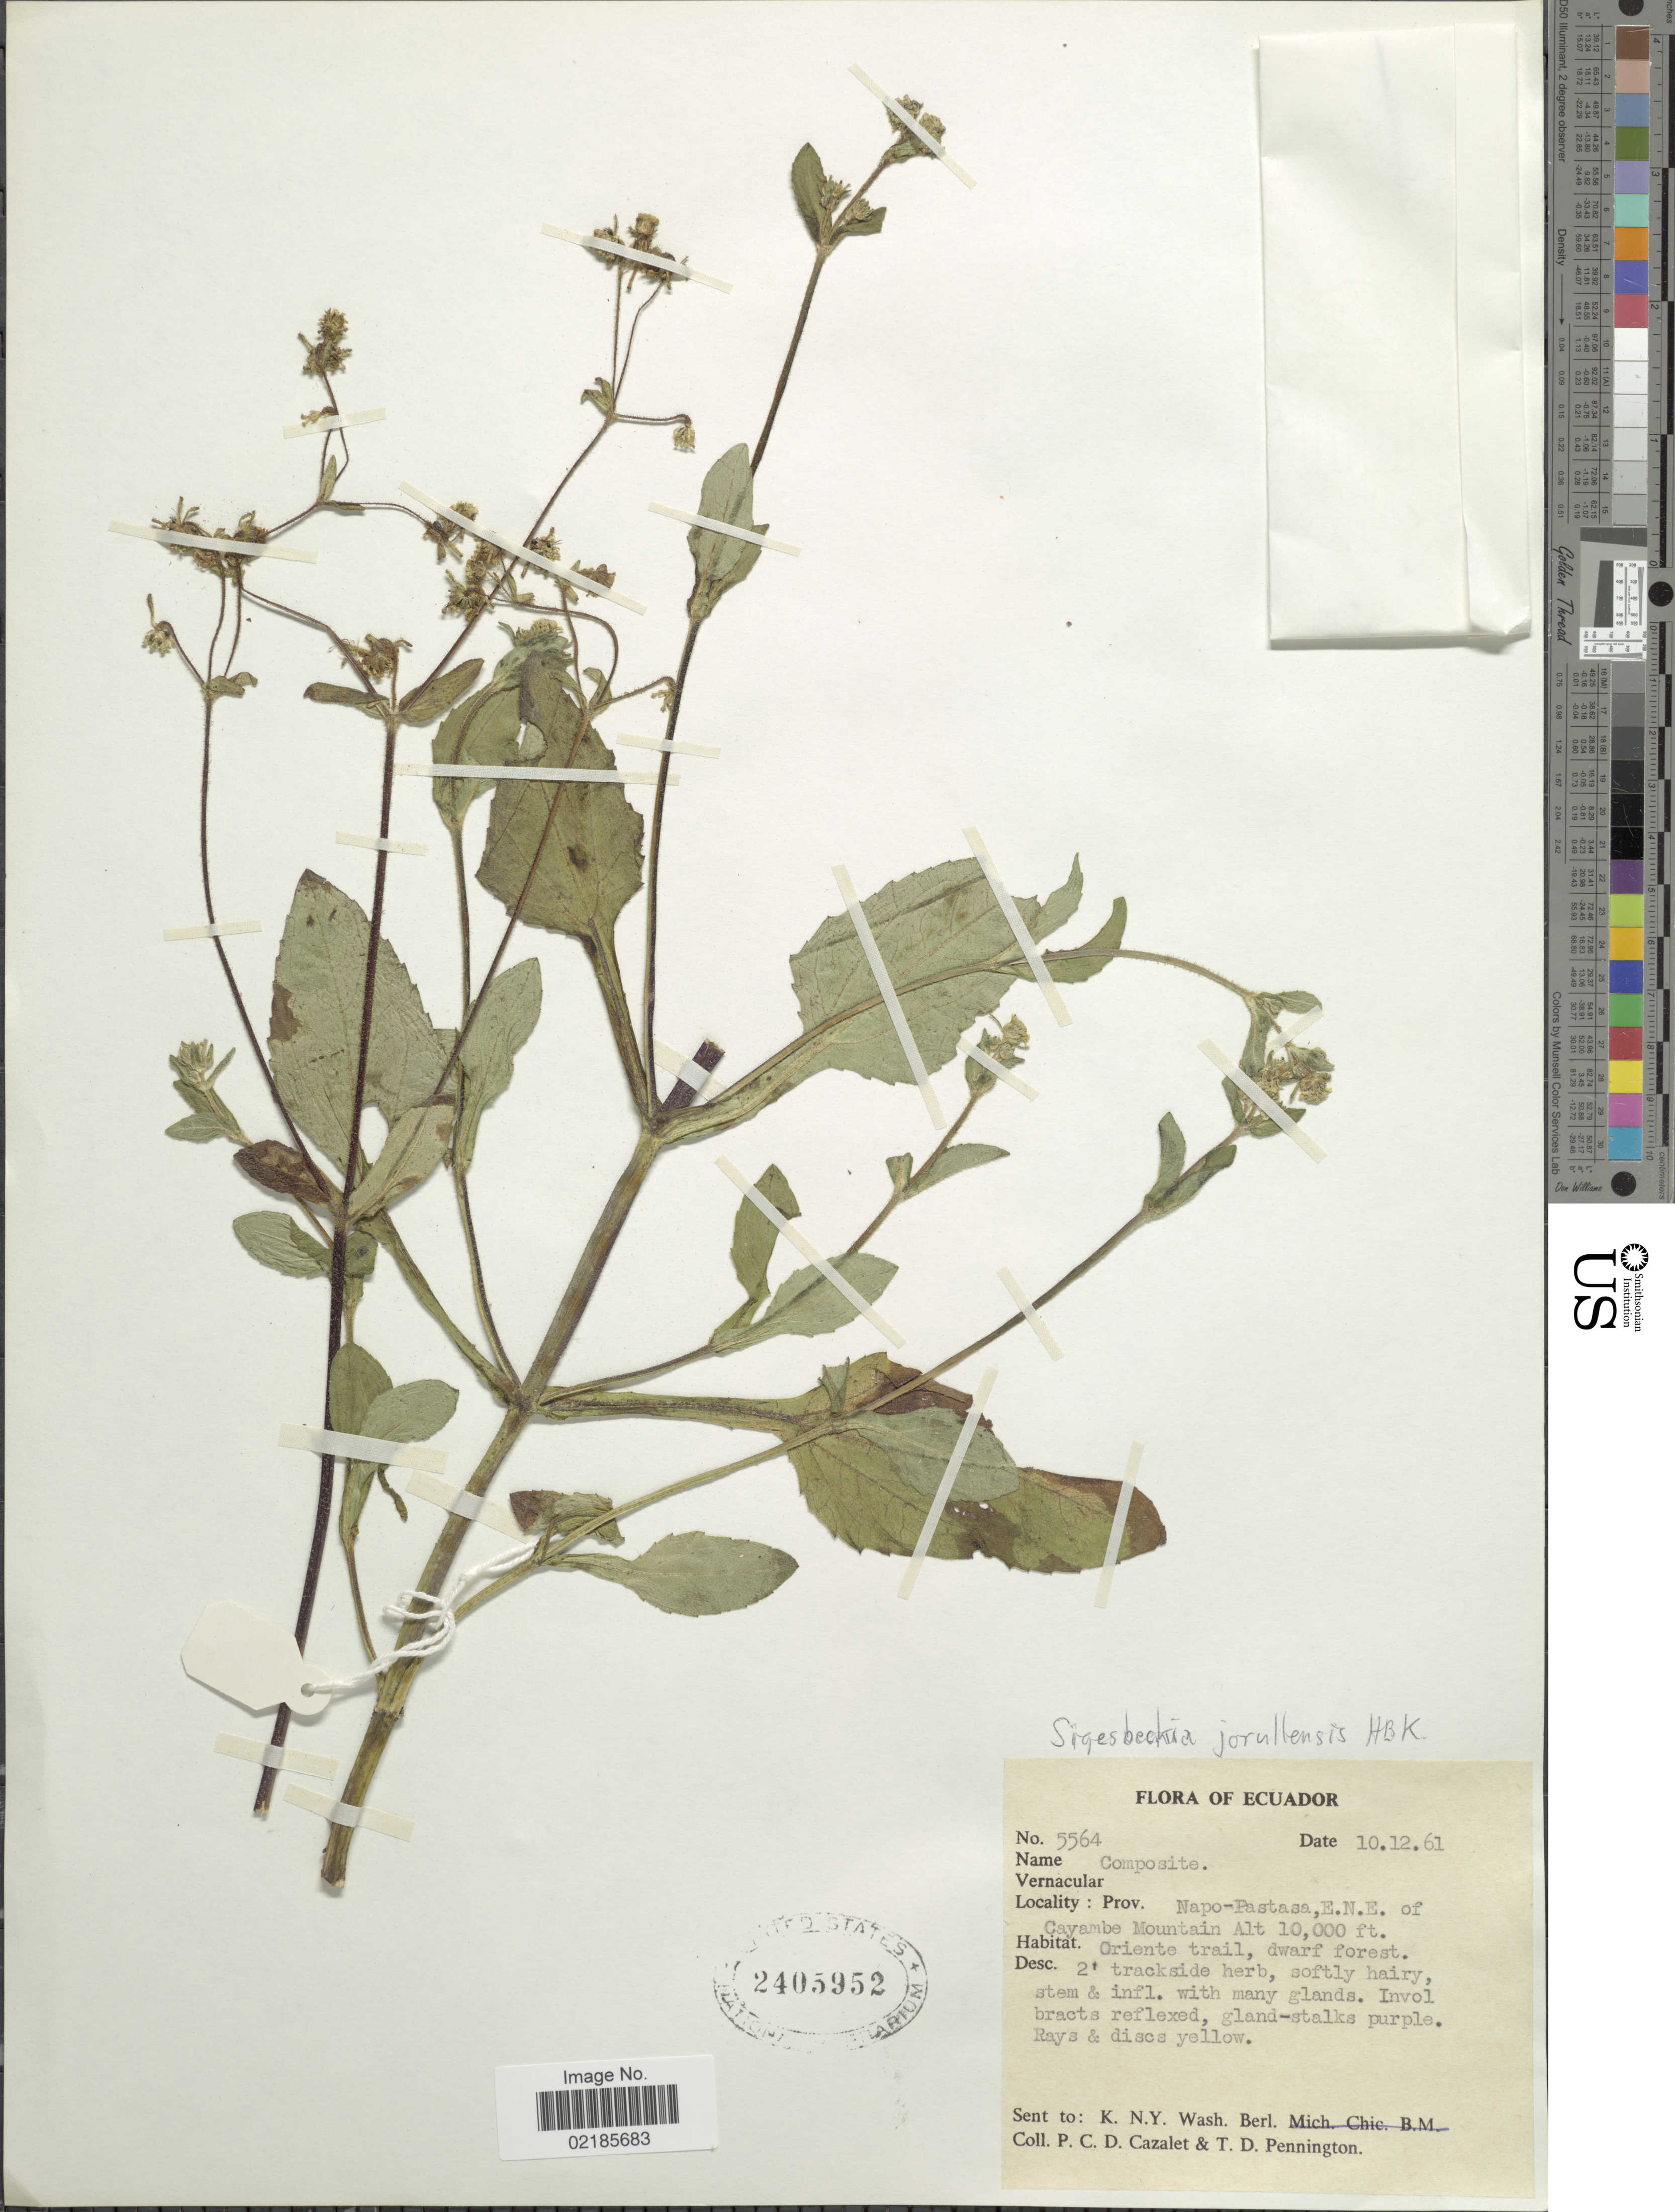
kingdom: Plantae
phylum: Tracheophyta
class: Magnoliopsida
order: Asterales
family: Asteraceae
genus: Sigesbeckia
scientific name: Sigesbeckia jorullensis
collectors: P. Cazalet & T. D. Pennington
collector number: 5564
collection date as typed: Transcribed d/m/y: 10/12/61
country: Ecuador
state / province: Napo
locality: Prov. Napo-Pastasa, E.N.E. of Cayambe Mountain, Oriente trail, dwarf forest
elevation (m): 3048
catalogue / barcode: US 2405952